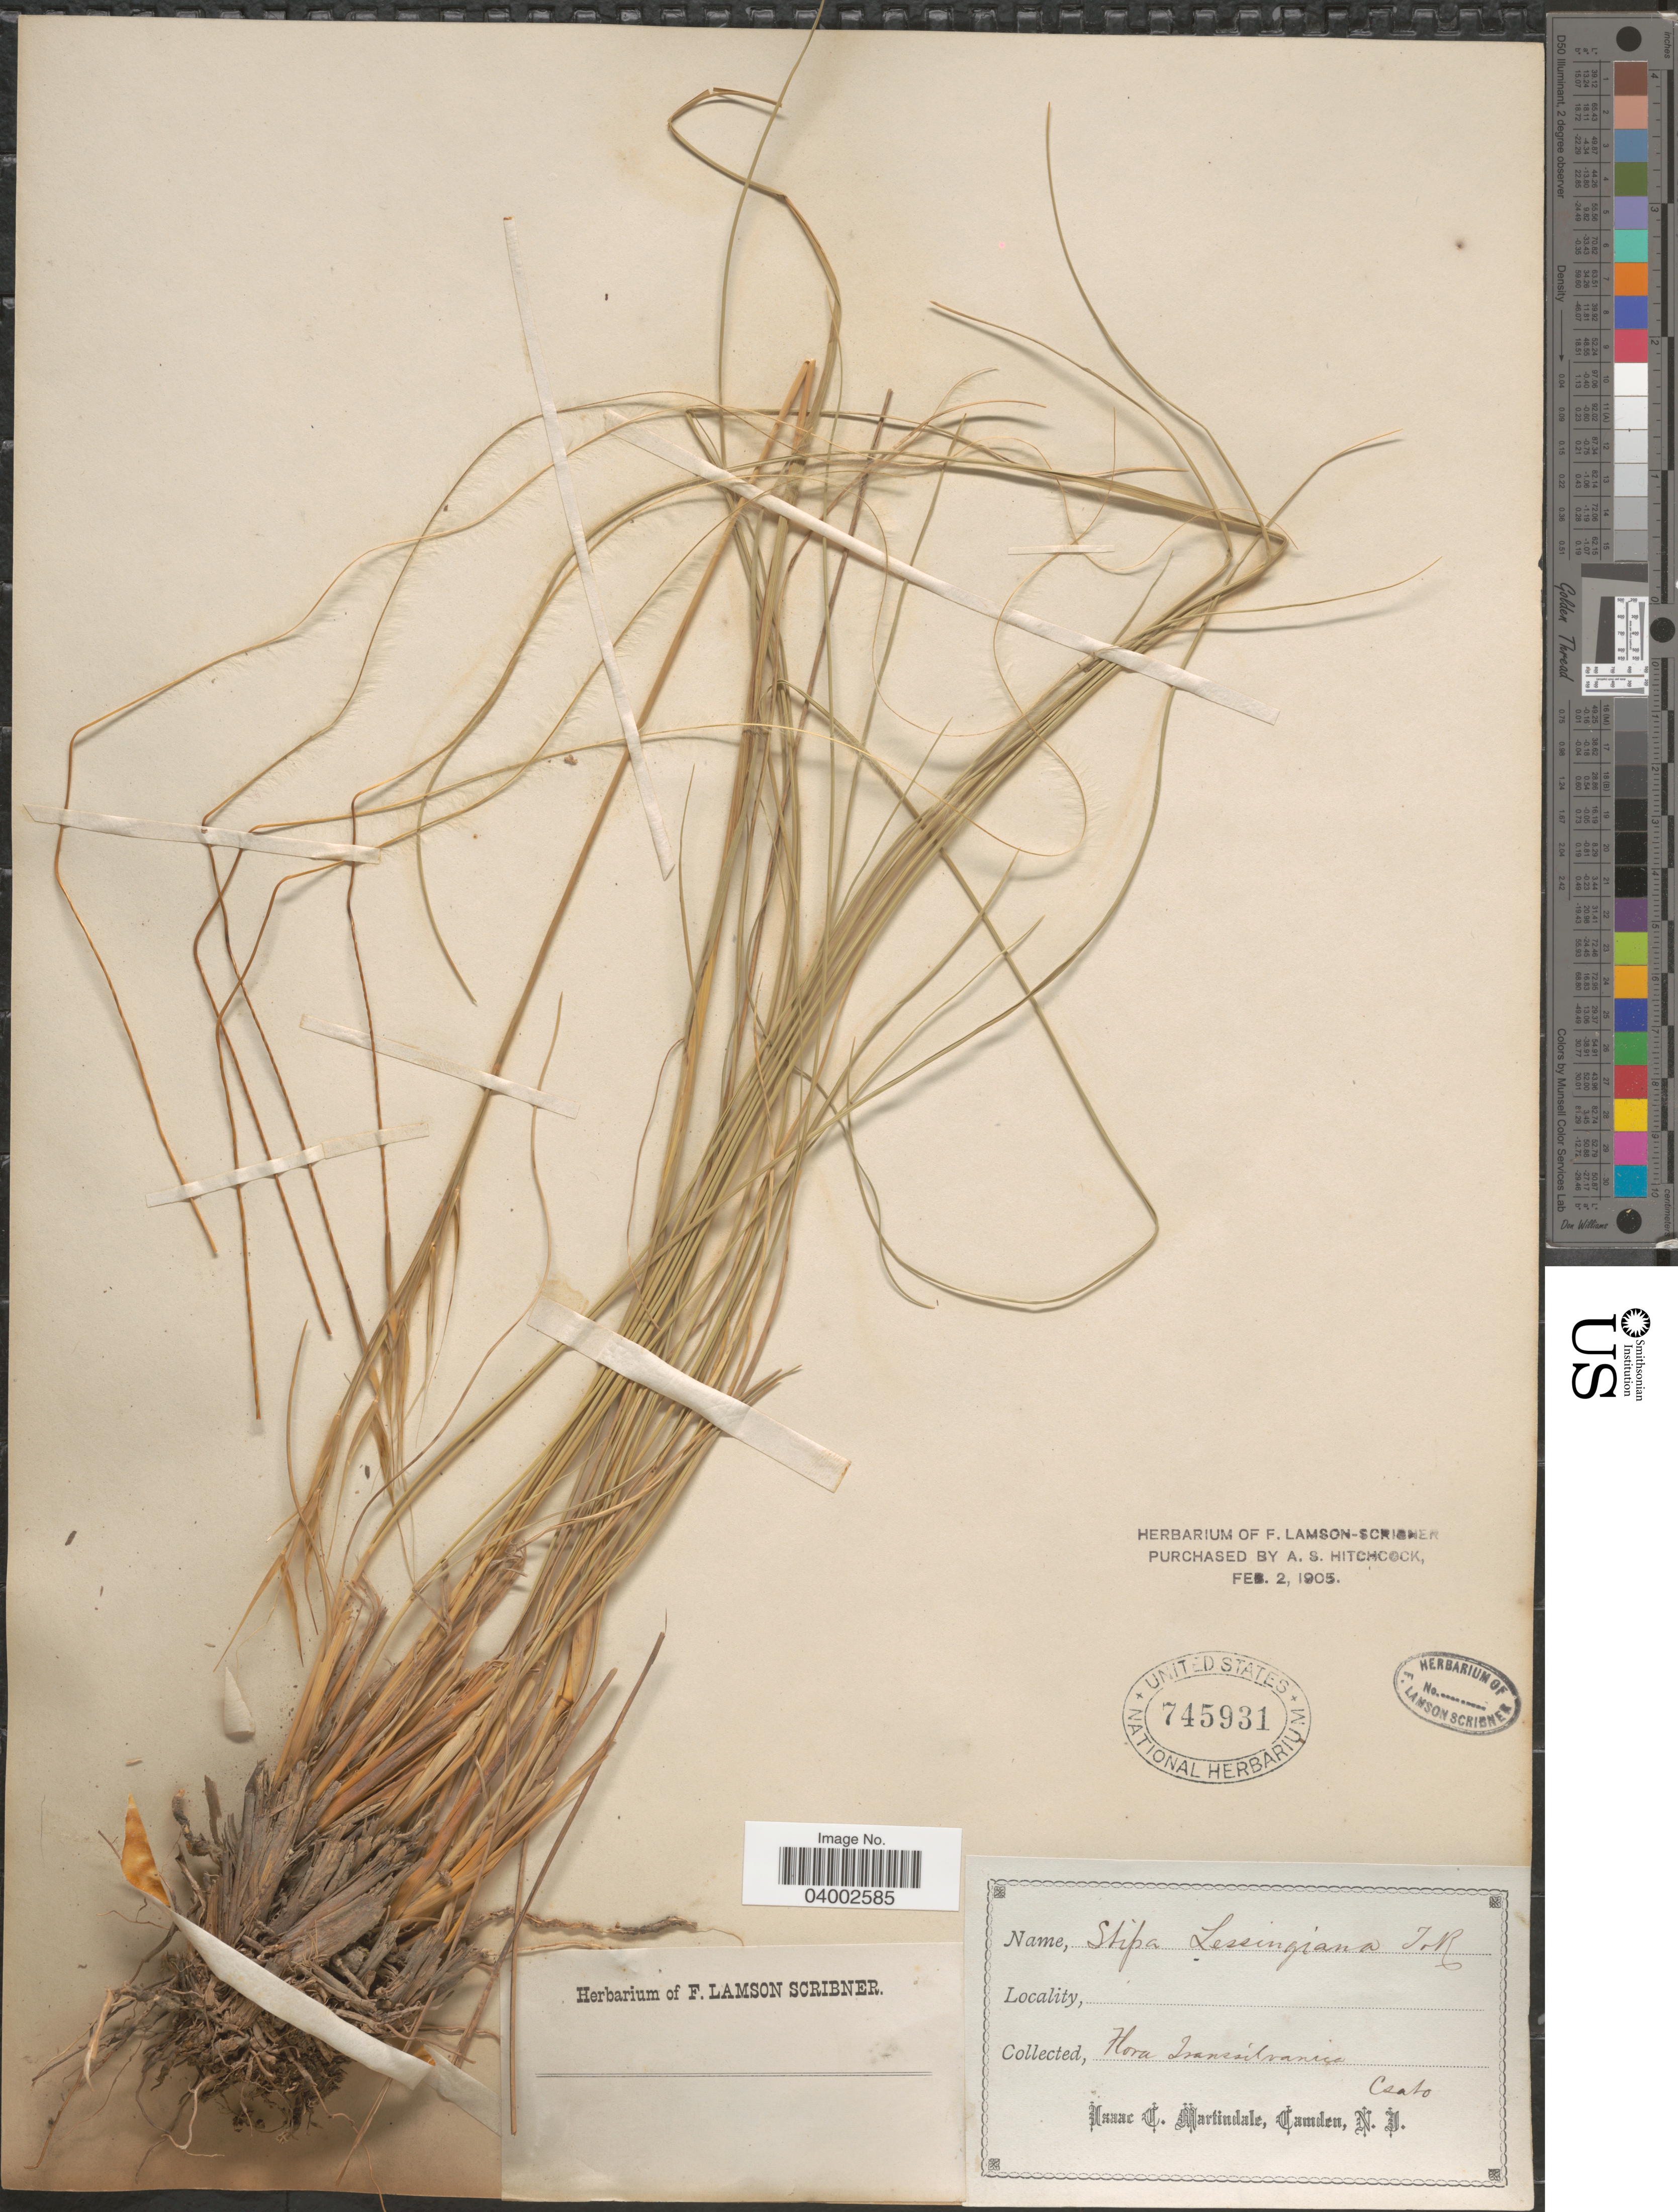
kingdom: Plantae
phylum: Tracheophyta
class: Liliopsida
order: Poales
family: Poaceae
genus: Stipa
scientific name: Stipa lessingiana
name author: Trin. & Rupr.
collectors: Csató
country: Romania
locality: Transilvanica.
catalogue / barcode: US 745931